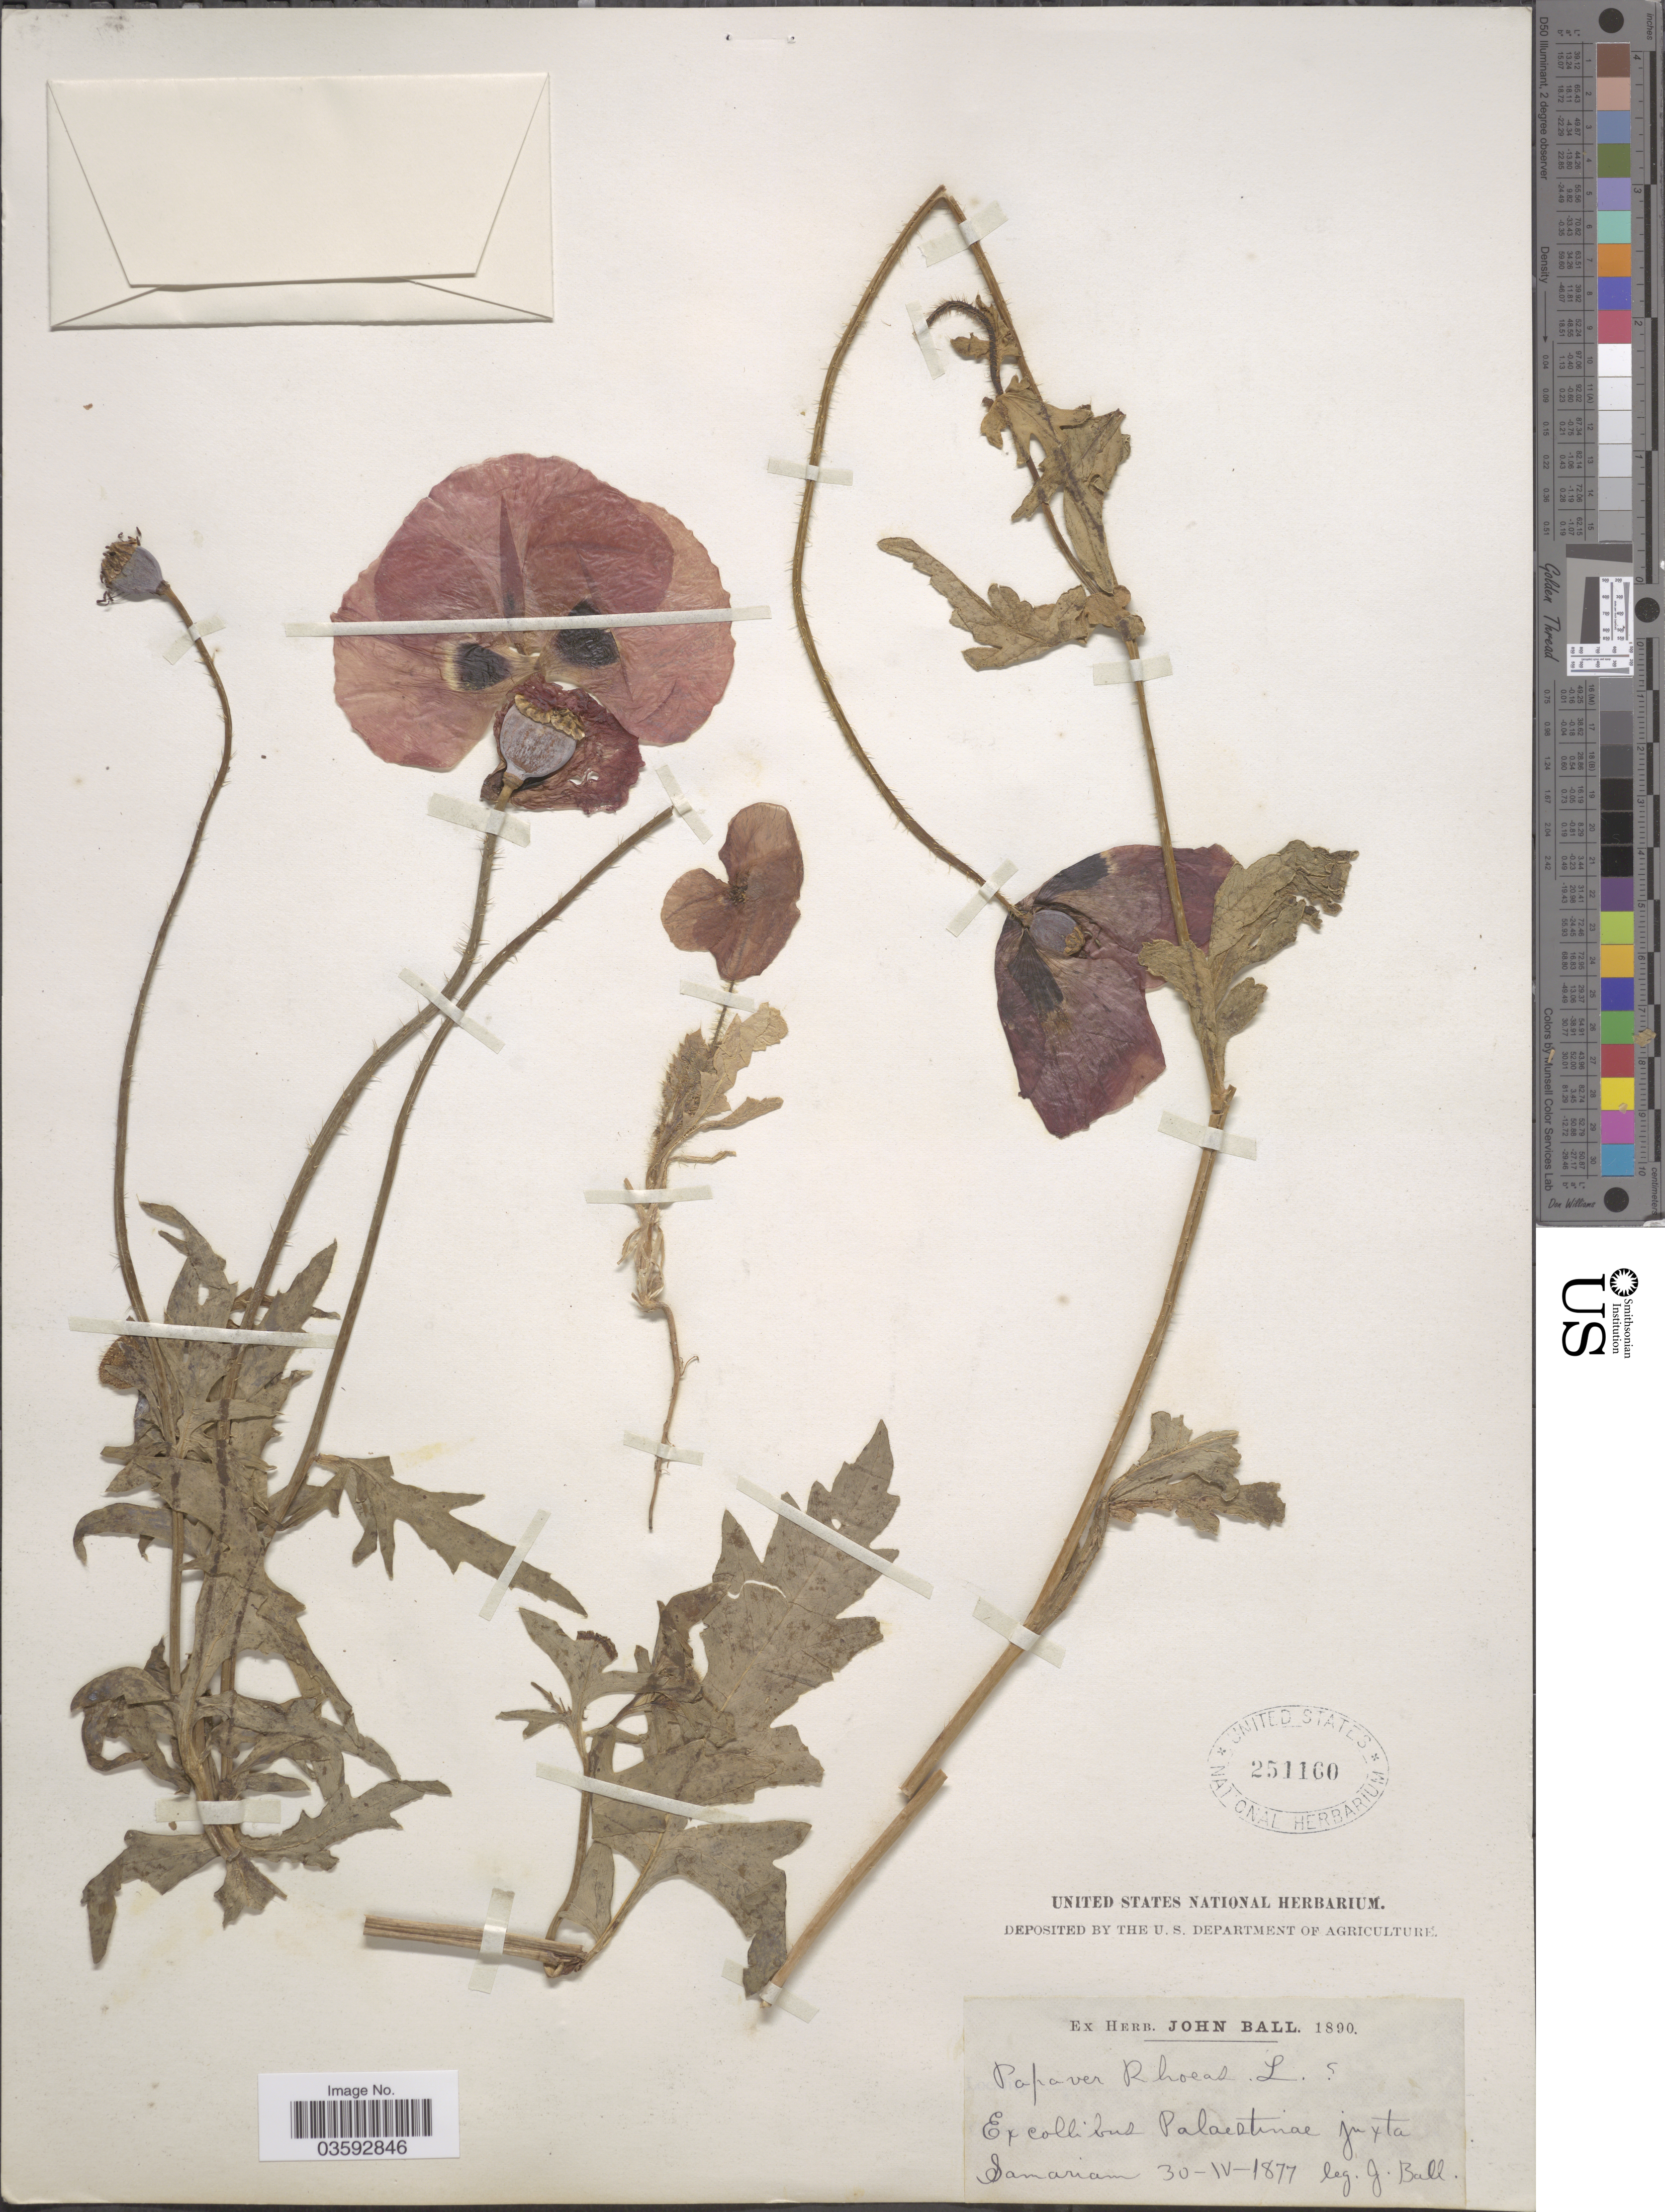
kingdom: Plantae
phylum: Tracheophyta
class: Magnoliopsida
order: Ranunculales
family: Papaveraceae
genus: Papaver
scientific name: Papaver rhoeas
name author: L.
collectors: J. Ball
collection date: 1877-04-30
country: Israel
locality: Collibus Palaestine juxta Samariam.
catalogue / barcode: US 251160